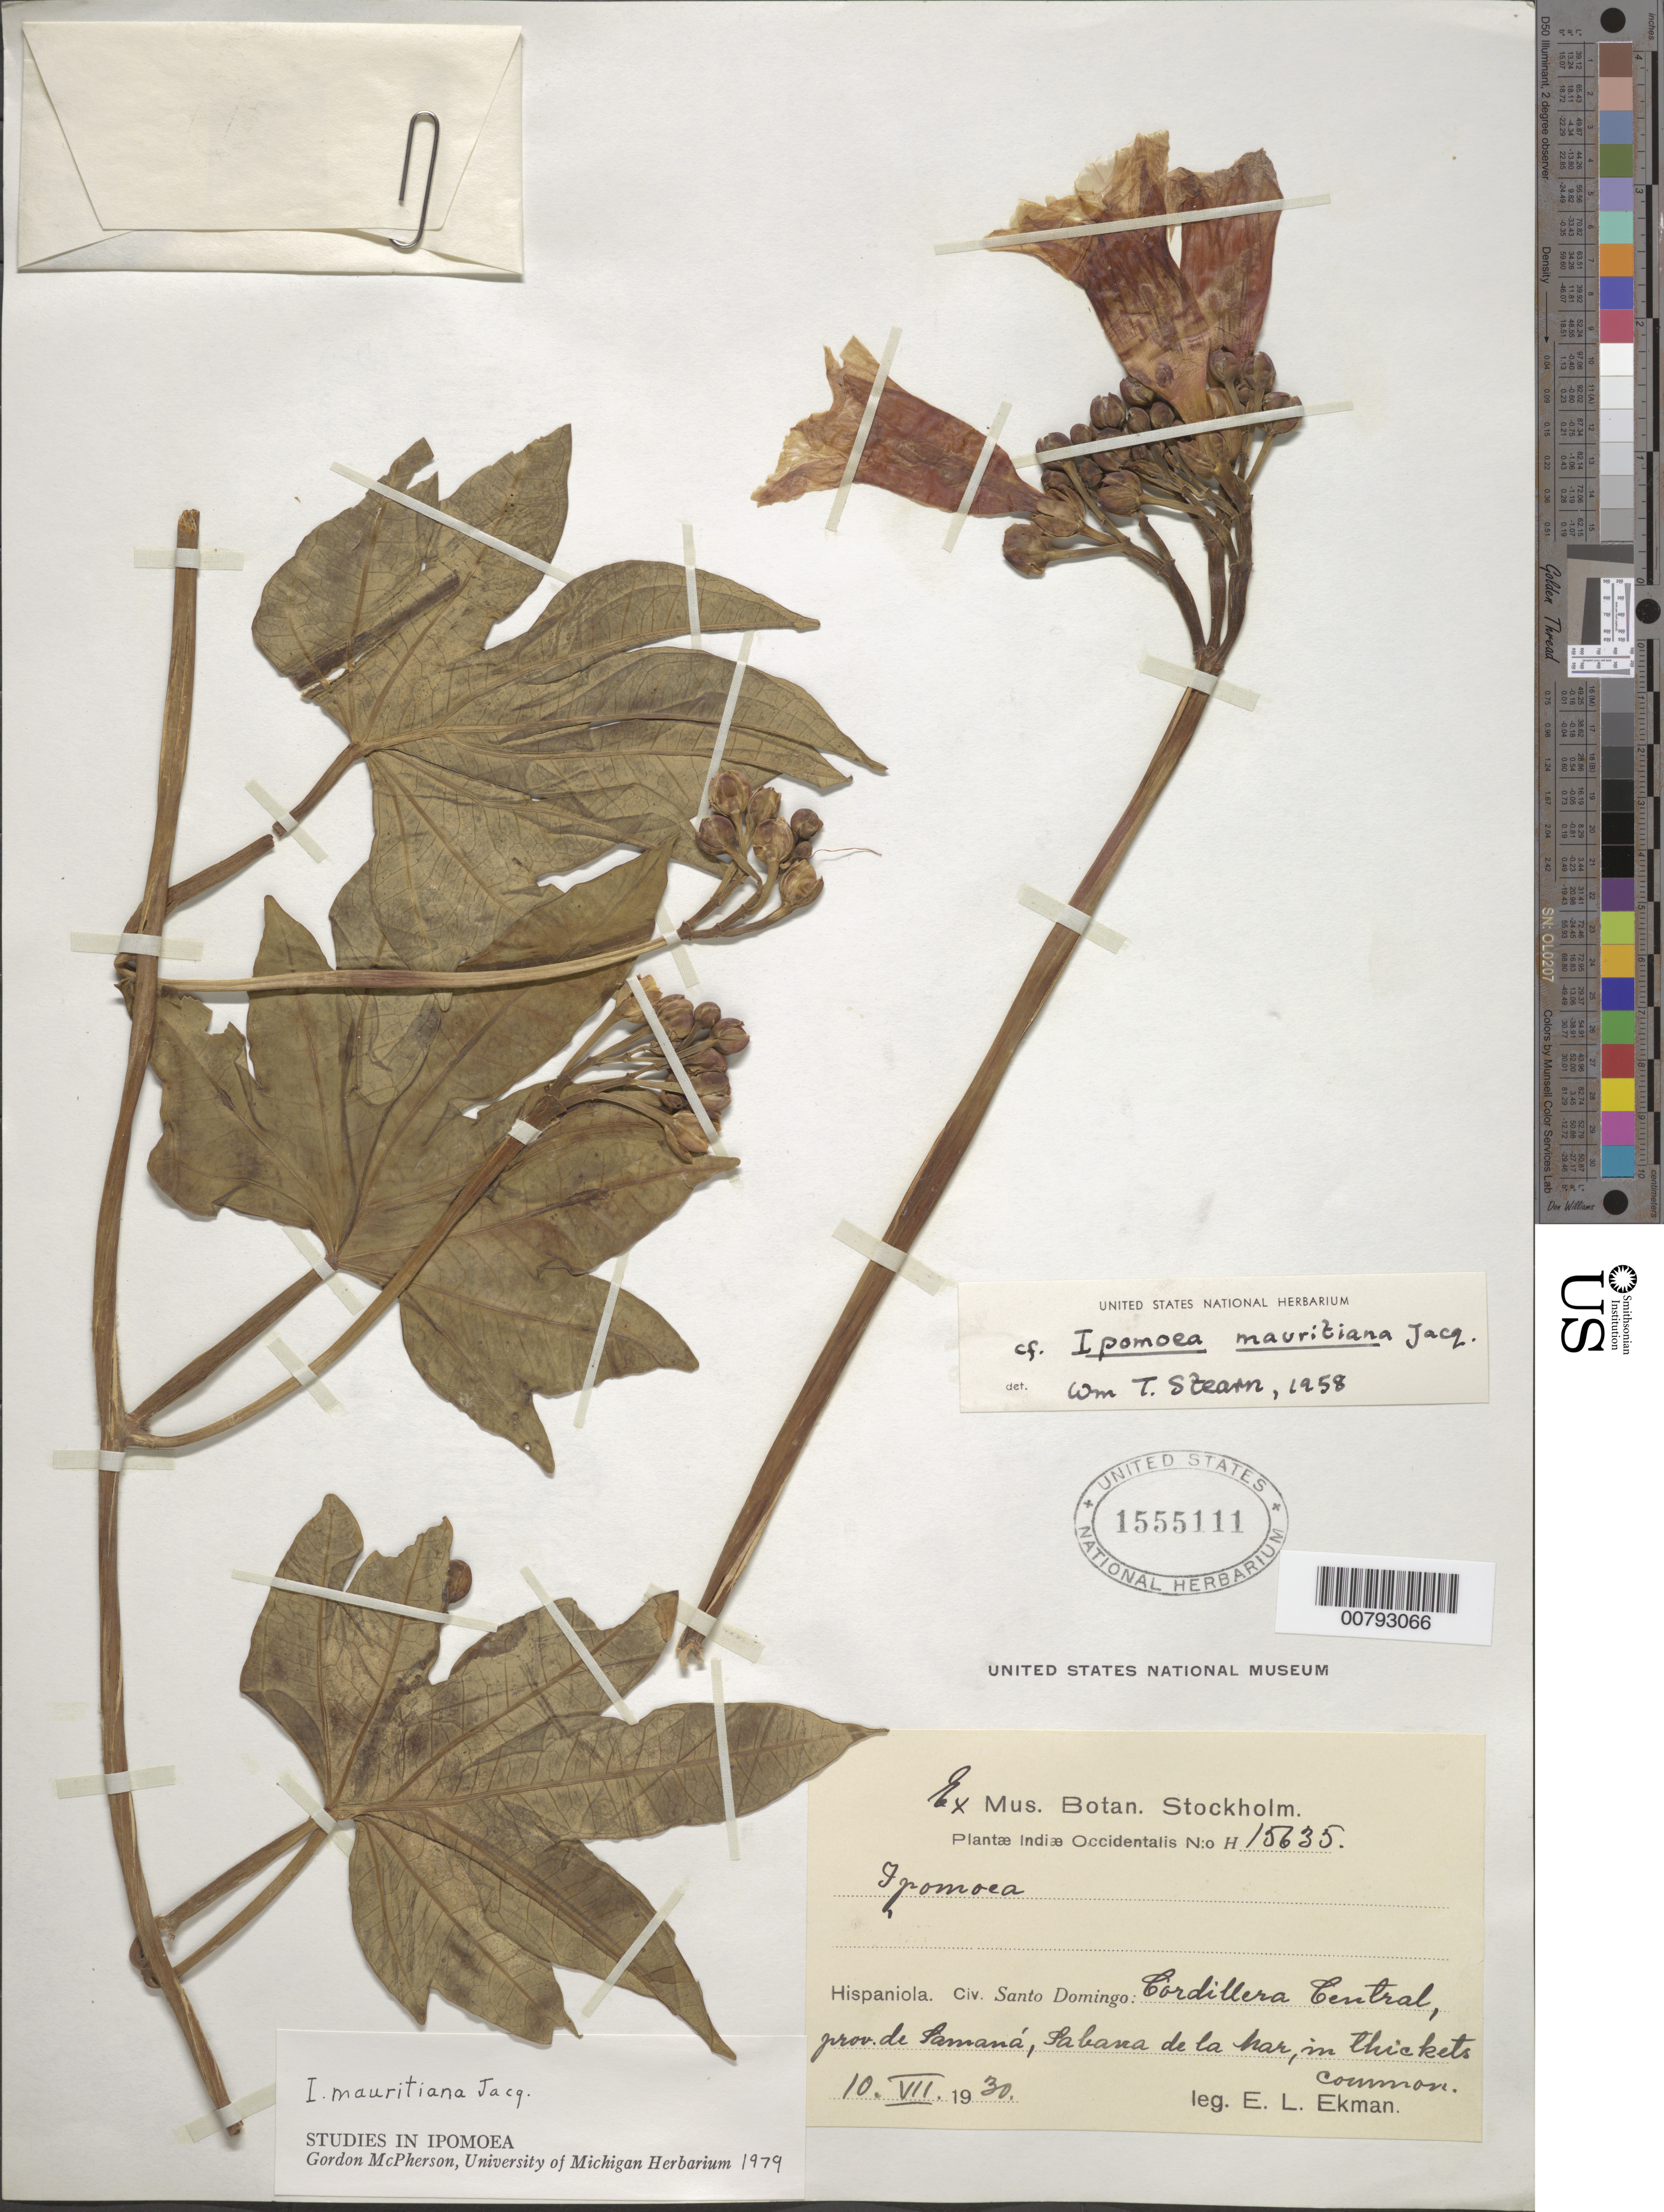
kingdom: Plantae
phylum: Tracheophyta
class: Magnoliopsida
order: Solanales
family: Convolvulaceae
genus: Ipomoea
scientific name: Ipomoea mauritiana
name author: Jacq.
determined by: McPherson, G. D., (MO), Missouri Botanical Garden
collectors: E. L. Ekman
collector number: H 15635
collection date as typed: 10 Jul 1930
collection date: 1930-07-10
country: Dominican Republic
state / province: Samana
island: Hispaniola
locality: Cordillera Central, Sabana de la Mar.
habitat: In thickets.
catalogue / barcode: US 1555111